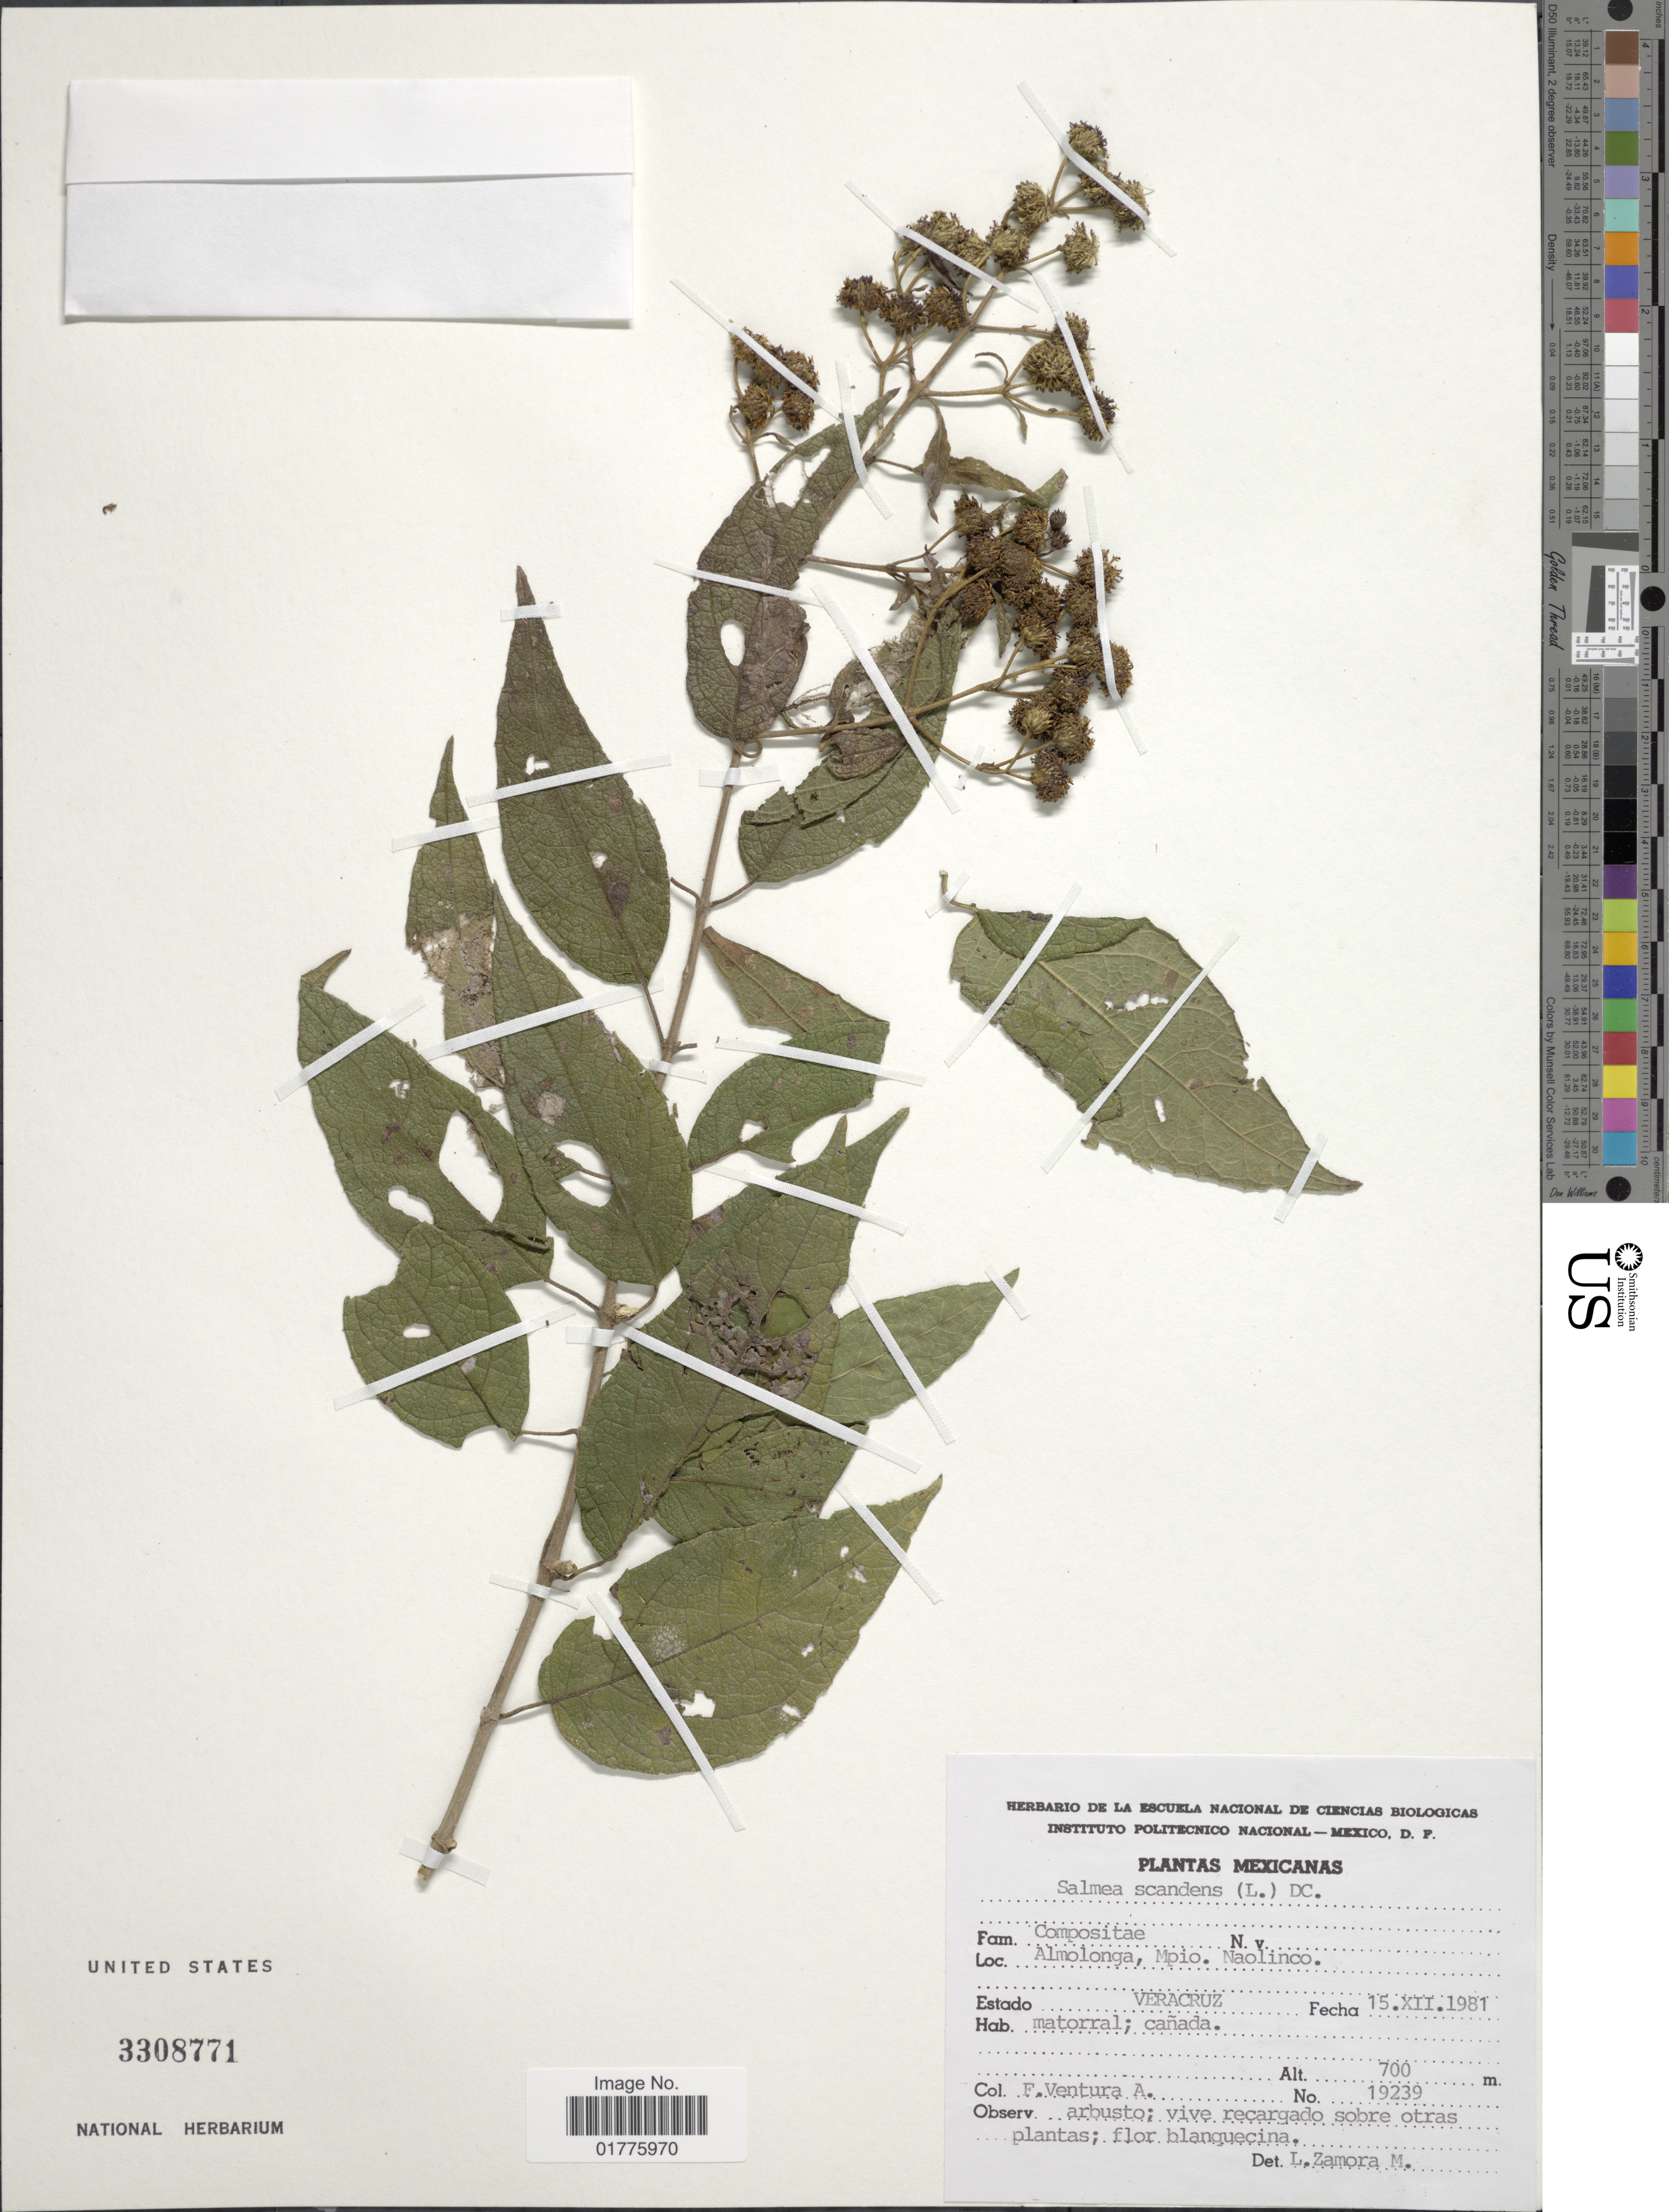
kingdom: Plantae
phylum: Tracheophyta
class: Magnoliopsida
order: Asterales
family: Asteraceae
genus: Salmea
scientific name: Salmea scandens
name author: (L.) DC.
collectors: F. Ventura A.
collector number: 19239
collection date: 1981-12-15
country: Mexico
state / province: Veracruz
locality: Almolonga, Mpio. Naolinco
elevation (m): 700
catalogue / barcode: US 3308771